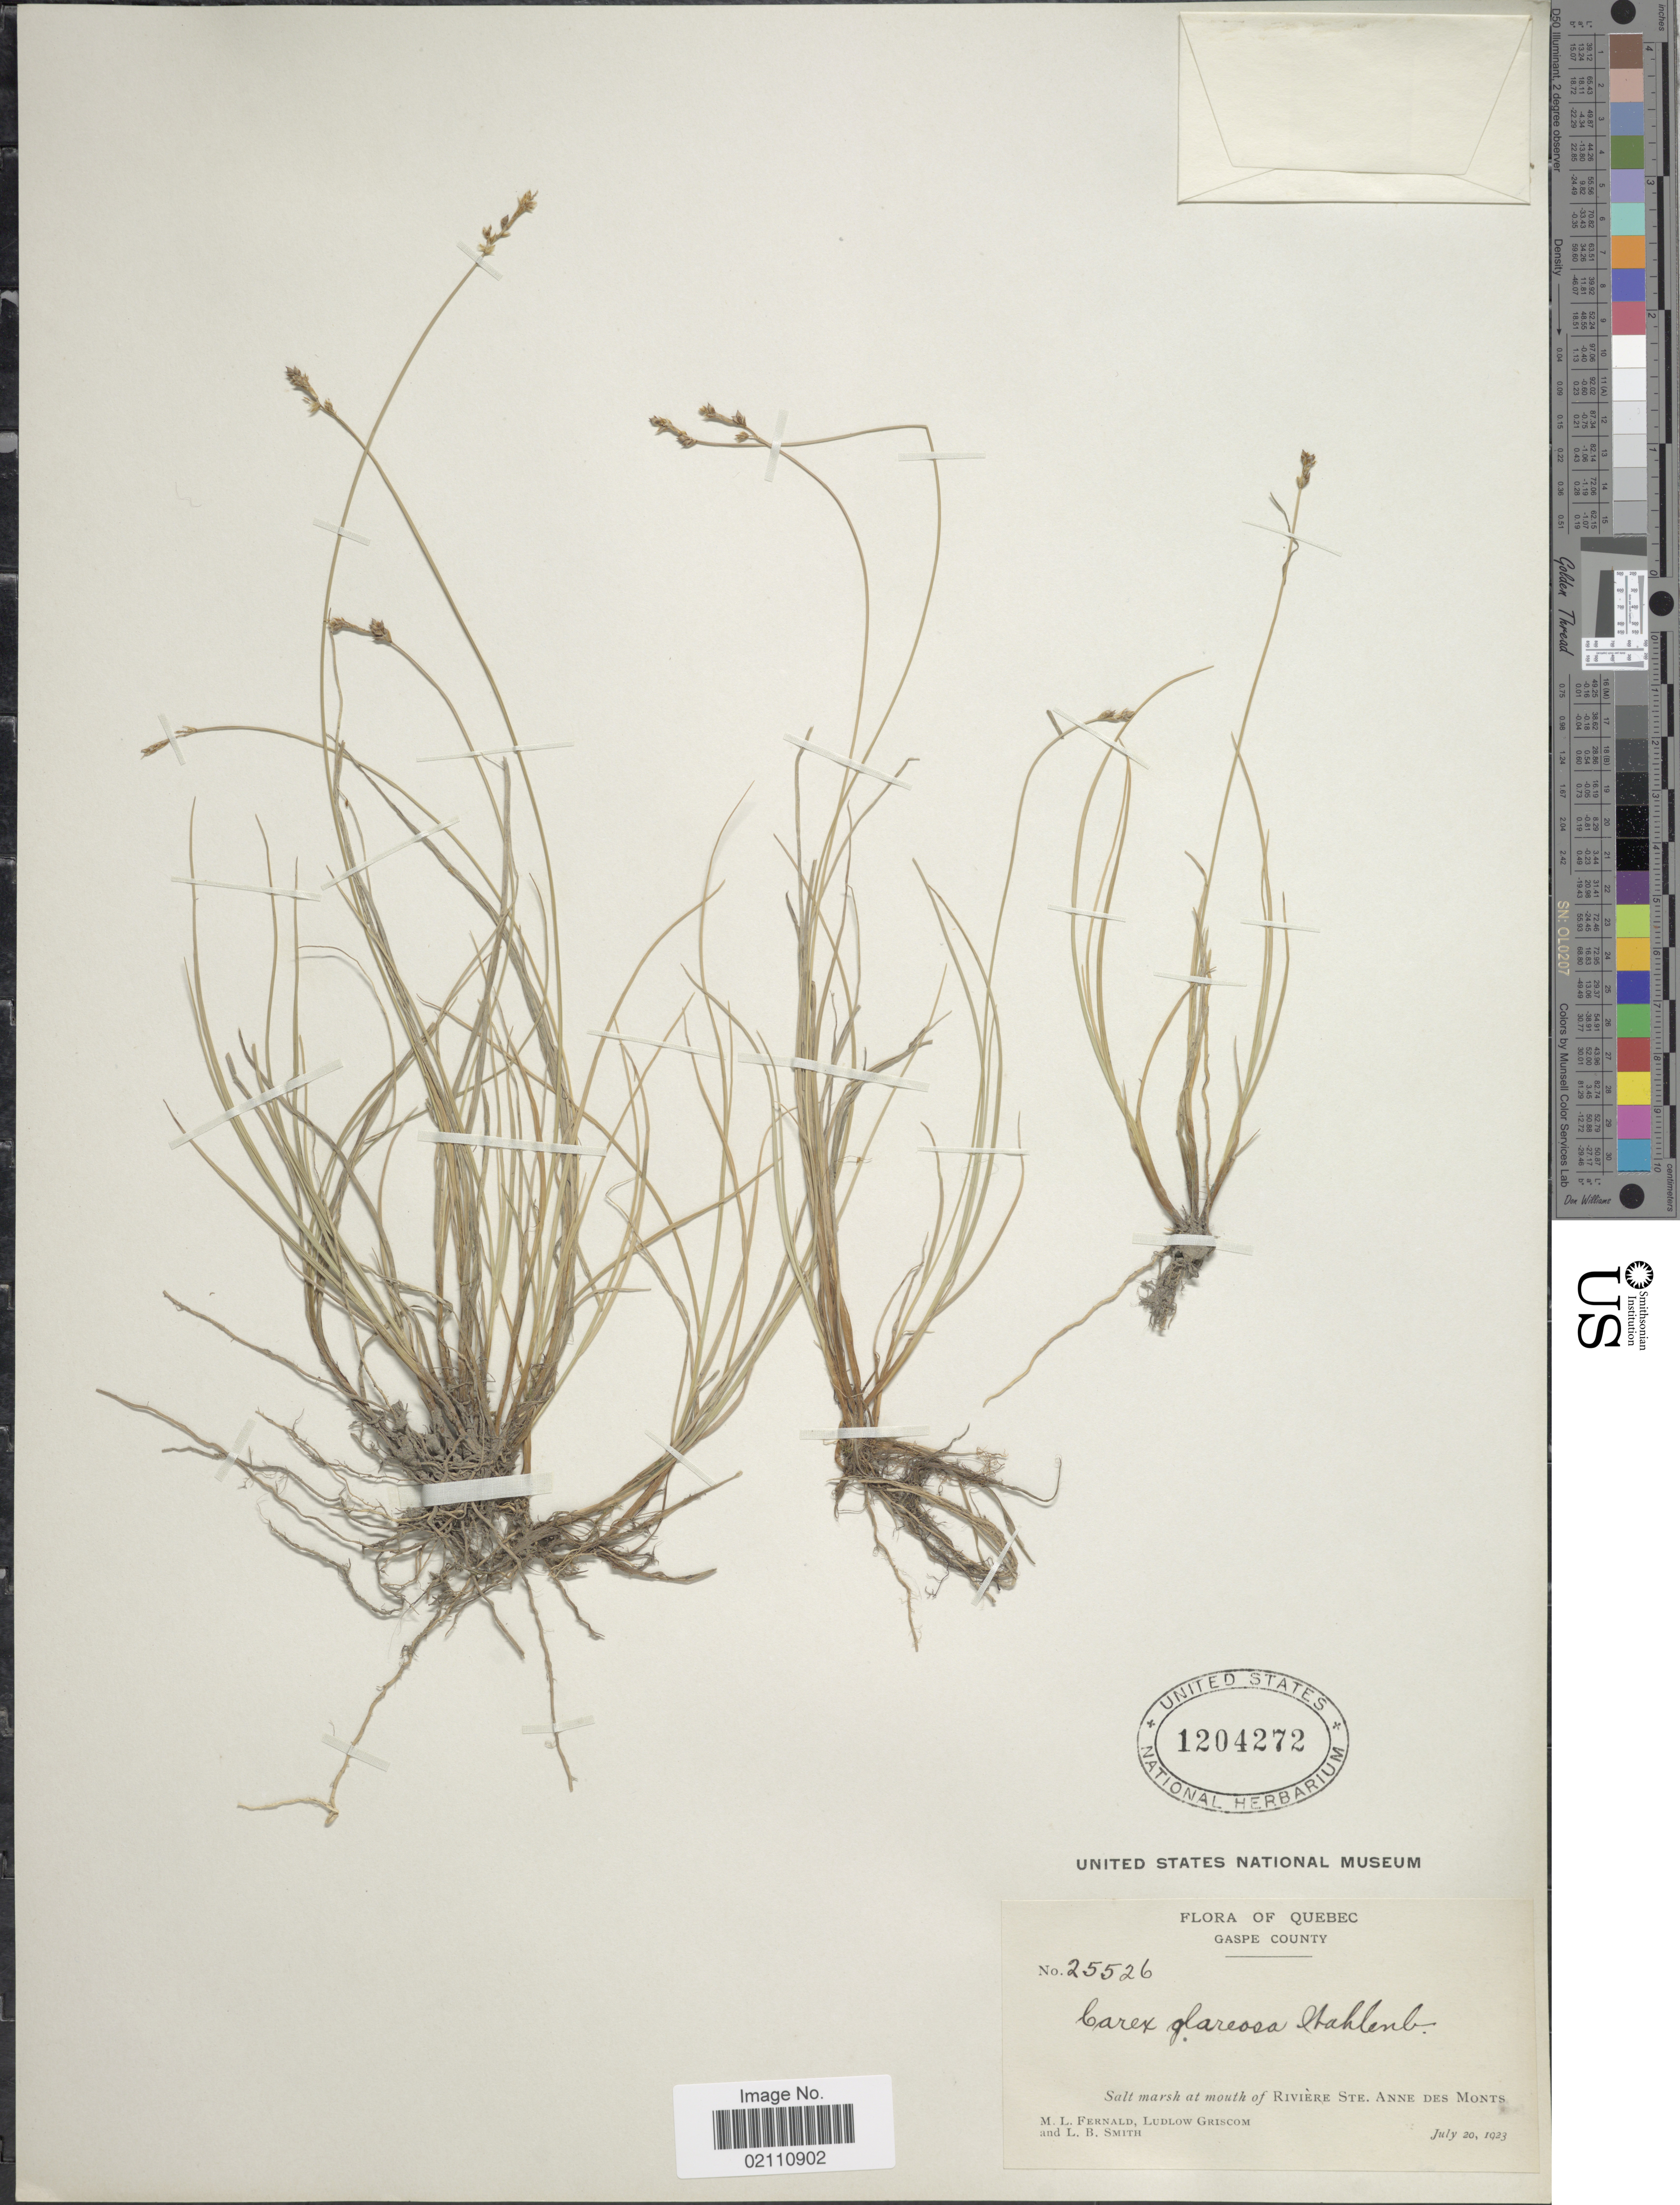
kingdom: Plantae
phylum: Tracheophyta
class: Liliopsida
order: Poales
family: Cyperaceae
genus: Carex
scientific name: Carex glareosa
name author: Schkuhr ex Wahlenb.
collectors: M. L. Fernald, L. Griscom & L. Smith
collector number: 25526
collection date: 1923-07-20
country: Canada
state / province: Quebec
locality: Gaspe County, Salt marsh at mouth of Riviere Ste. Anne des Monts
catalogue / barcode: US 1204272